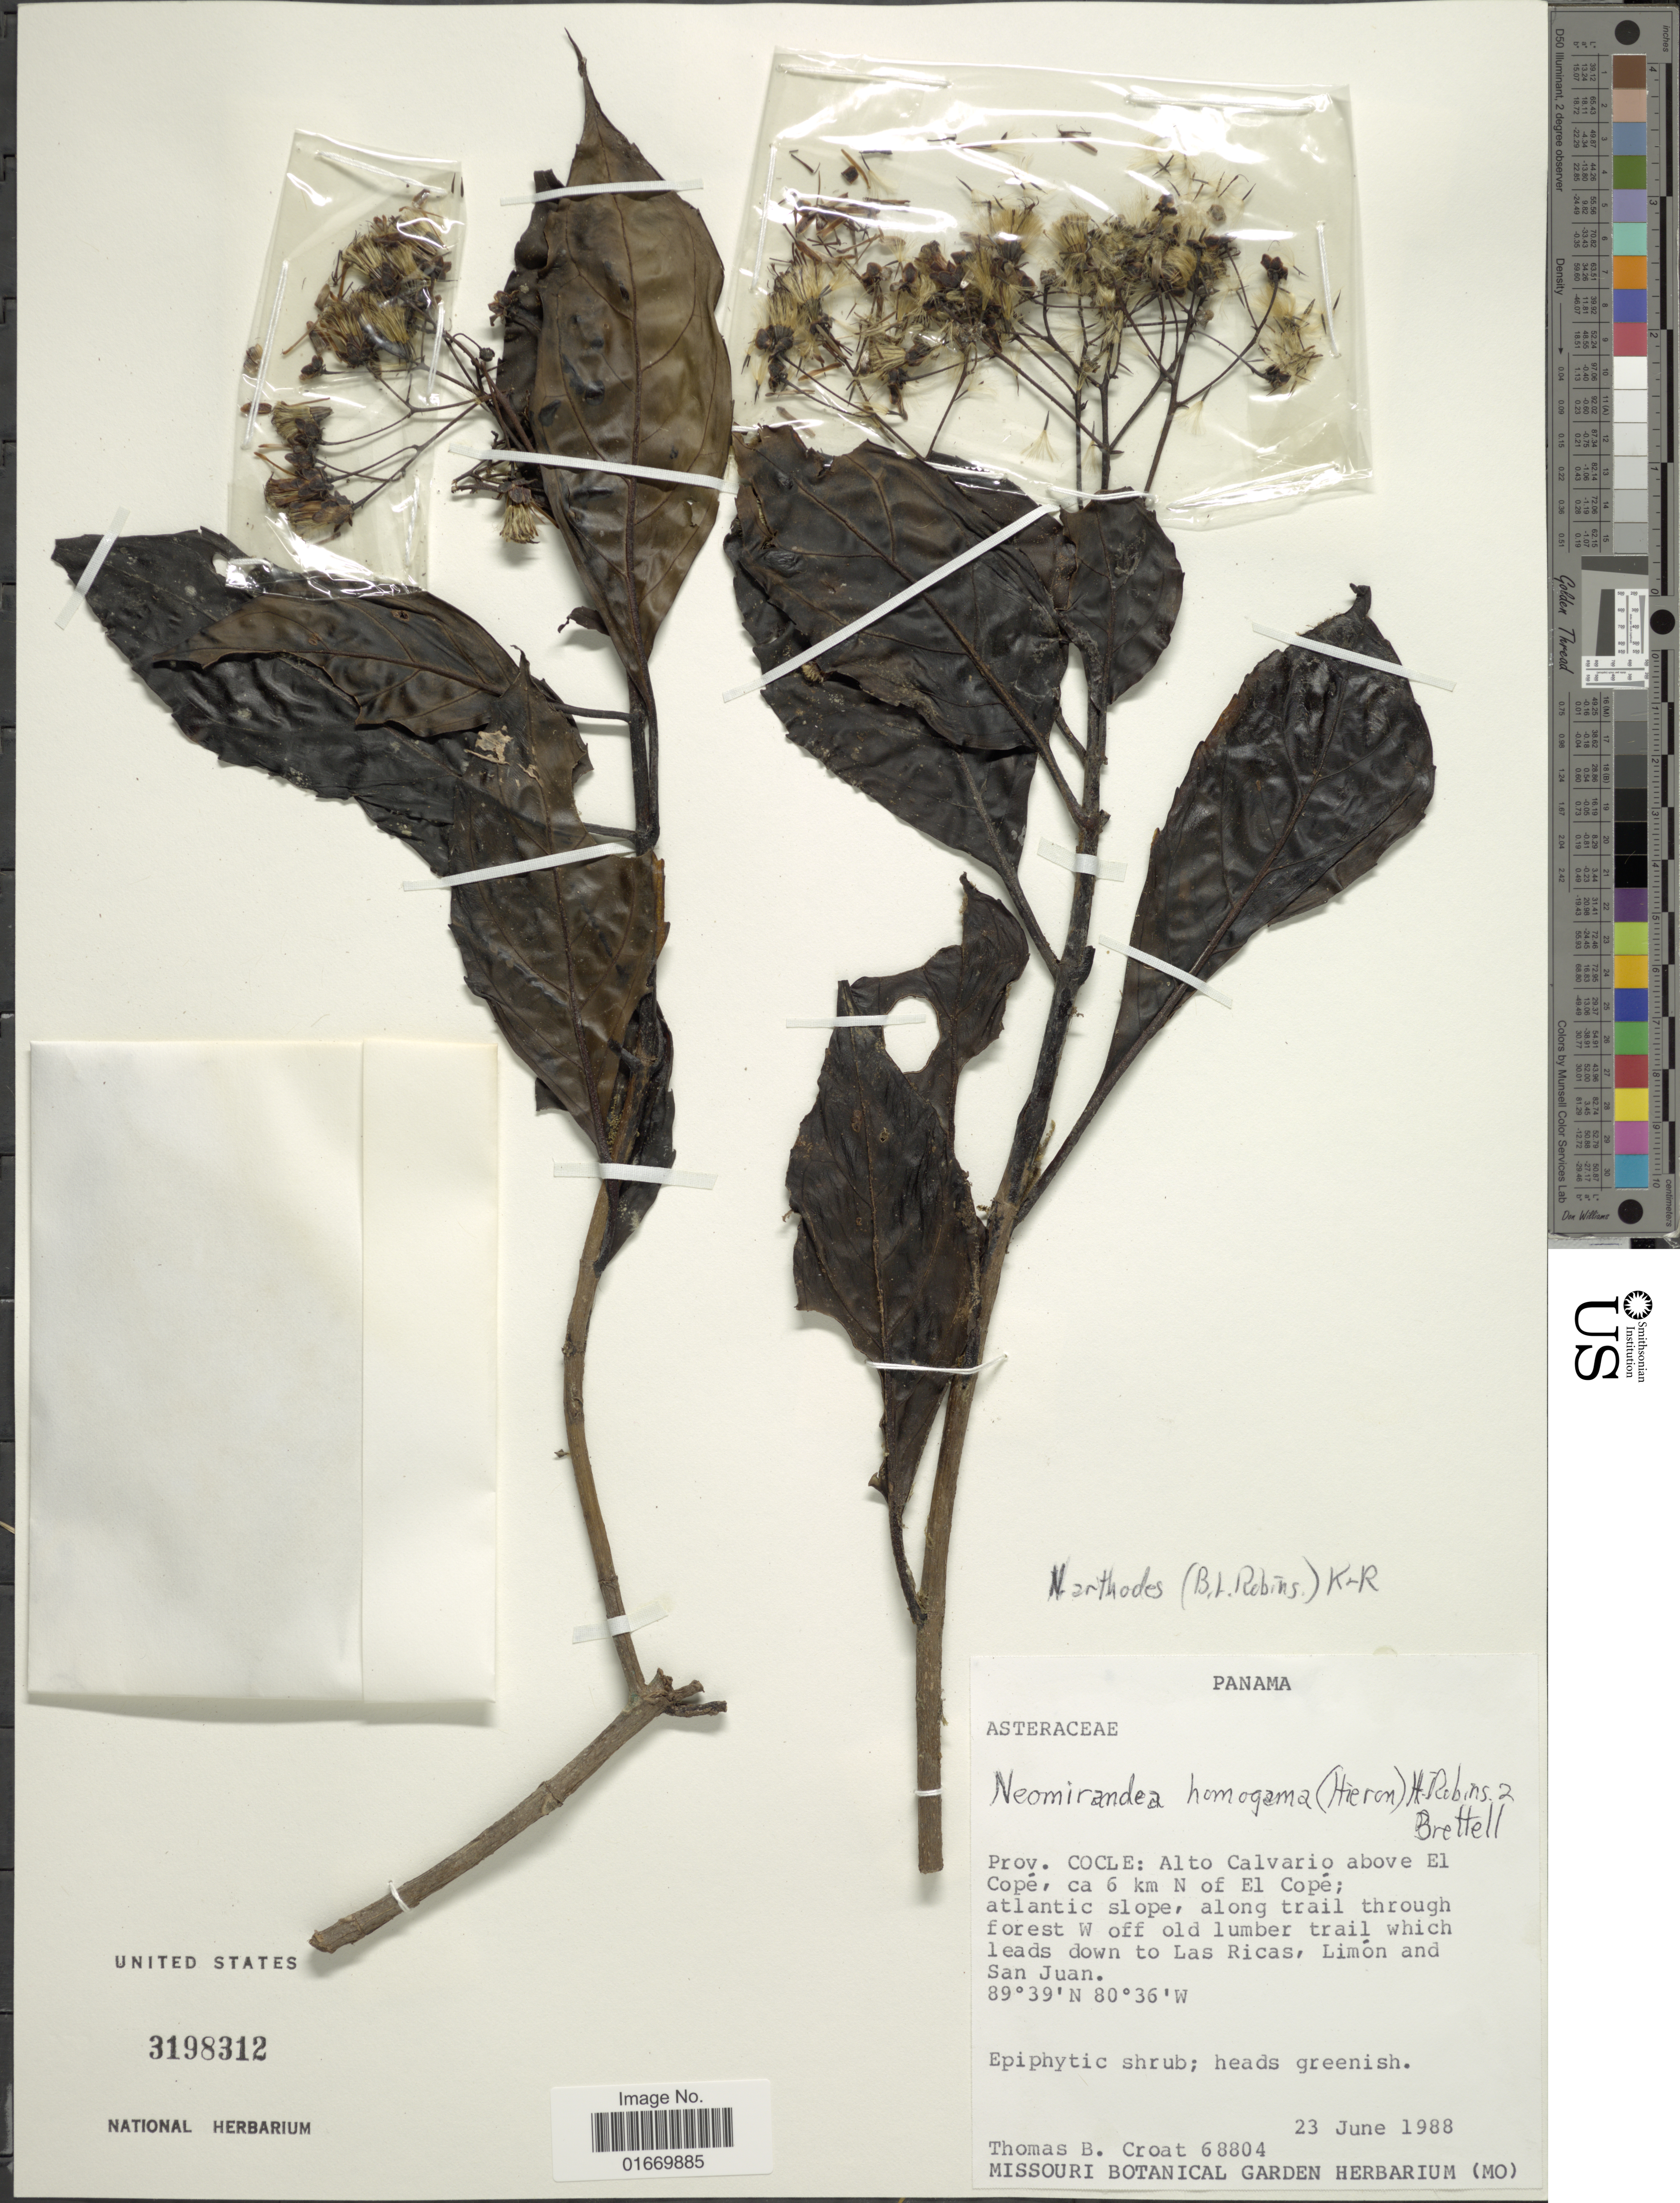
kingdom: Plantae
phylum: Tracheophyta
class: Magnoliopsida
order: Asterales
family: Asteraceae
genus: Neomirandea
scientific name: Neomirandea arthodes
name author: (B.L. Rob.) R.M. King & H. Rob.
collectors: T. B. Croat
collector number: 68804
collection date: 1988-06-23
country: Panama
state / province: Coclé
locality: Alto Calvario above El Cope, ca 6 km N of El Cope, atlantic slope, along trail through forest W off old lumber trail which leads down to Las Ricas,Limon and San Juan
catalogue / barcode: US 3198312